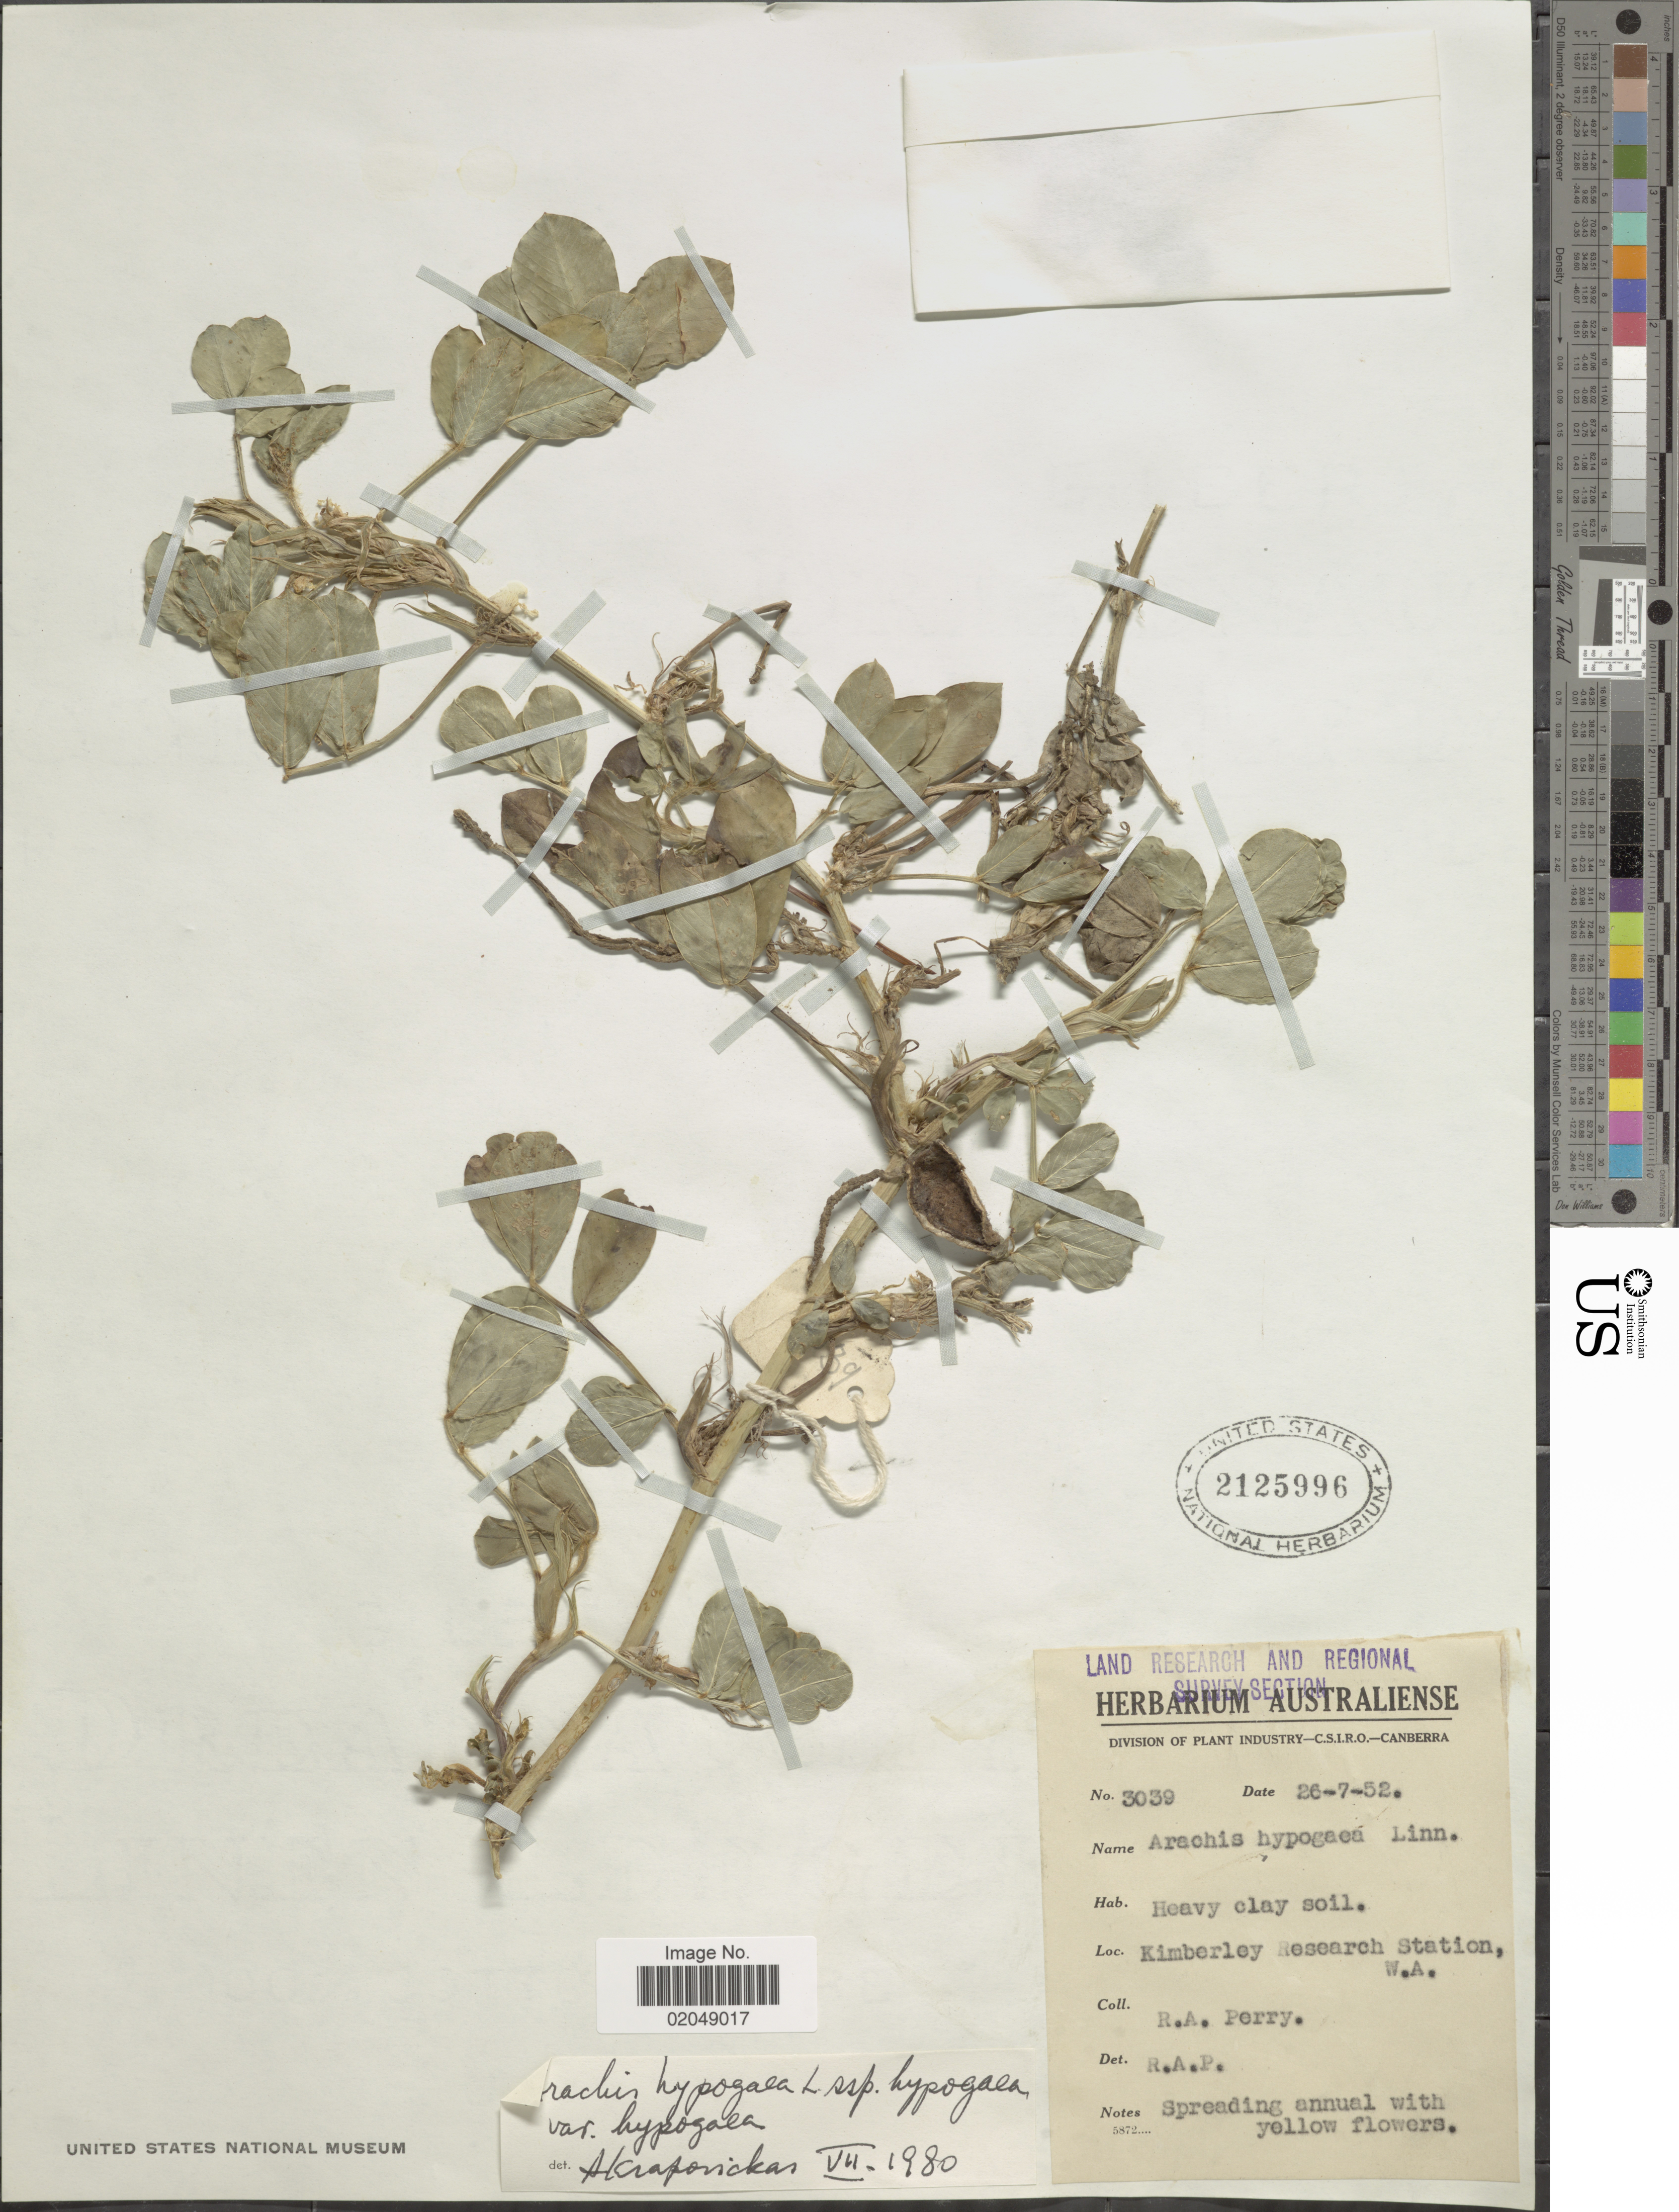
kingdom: Plantae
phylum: Tracheophyta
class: Magnoliopsida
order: Fabales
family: Fabaceae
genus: Arachis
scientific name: Arachis hypogaea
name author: L.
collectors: Perry, R. A.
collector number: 3039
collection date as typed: Transcribed d/m/y: 26/7/52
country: Australia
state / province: Western Australia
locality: Kimberley Research Station, W.A.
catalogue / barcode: US 2125996